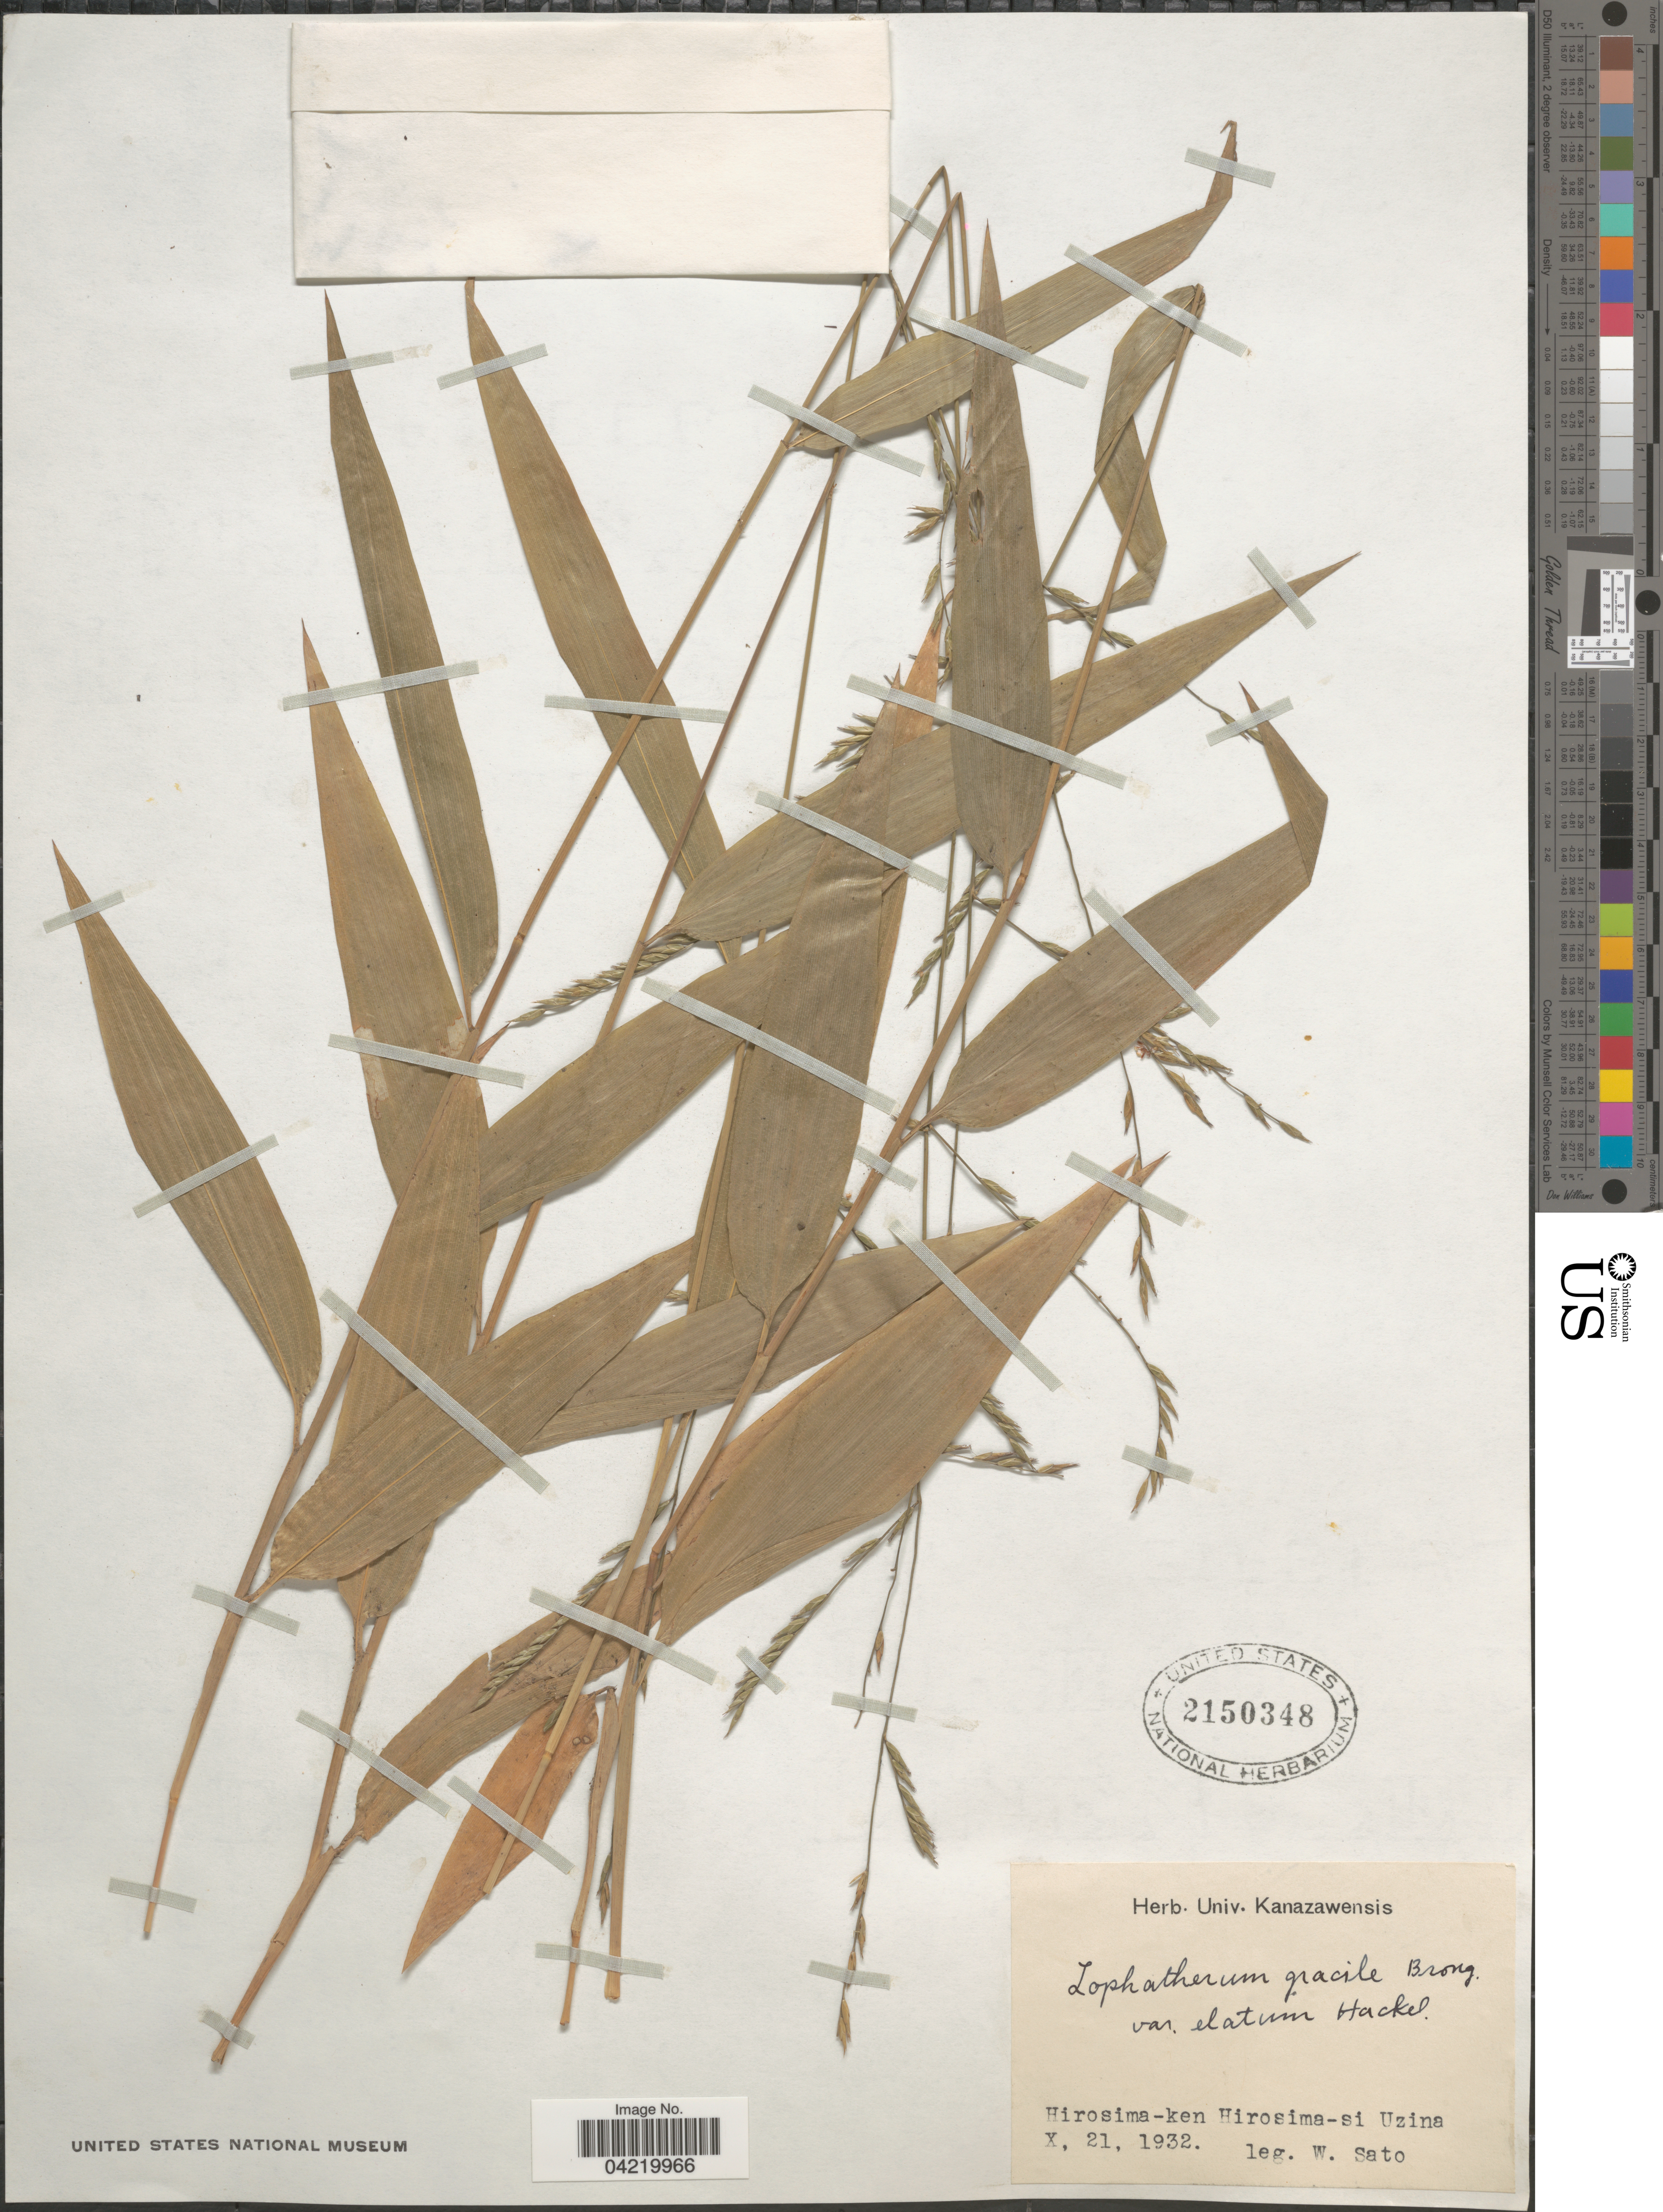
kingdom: Plantae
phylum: Tracheophyta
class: Liliopsida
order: Poales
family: Poaceae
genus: Lophatherum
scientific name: Lophatherum gracile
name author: Brongn.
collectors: W. Sato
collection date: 1932-10-21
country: Japan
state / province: Hirosima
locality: Hiroshima-ken Hiroshima-si Uzina.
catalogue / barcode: US 2150348